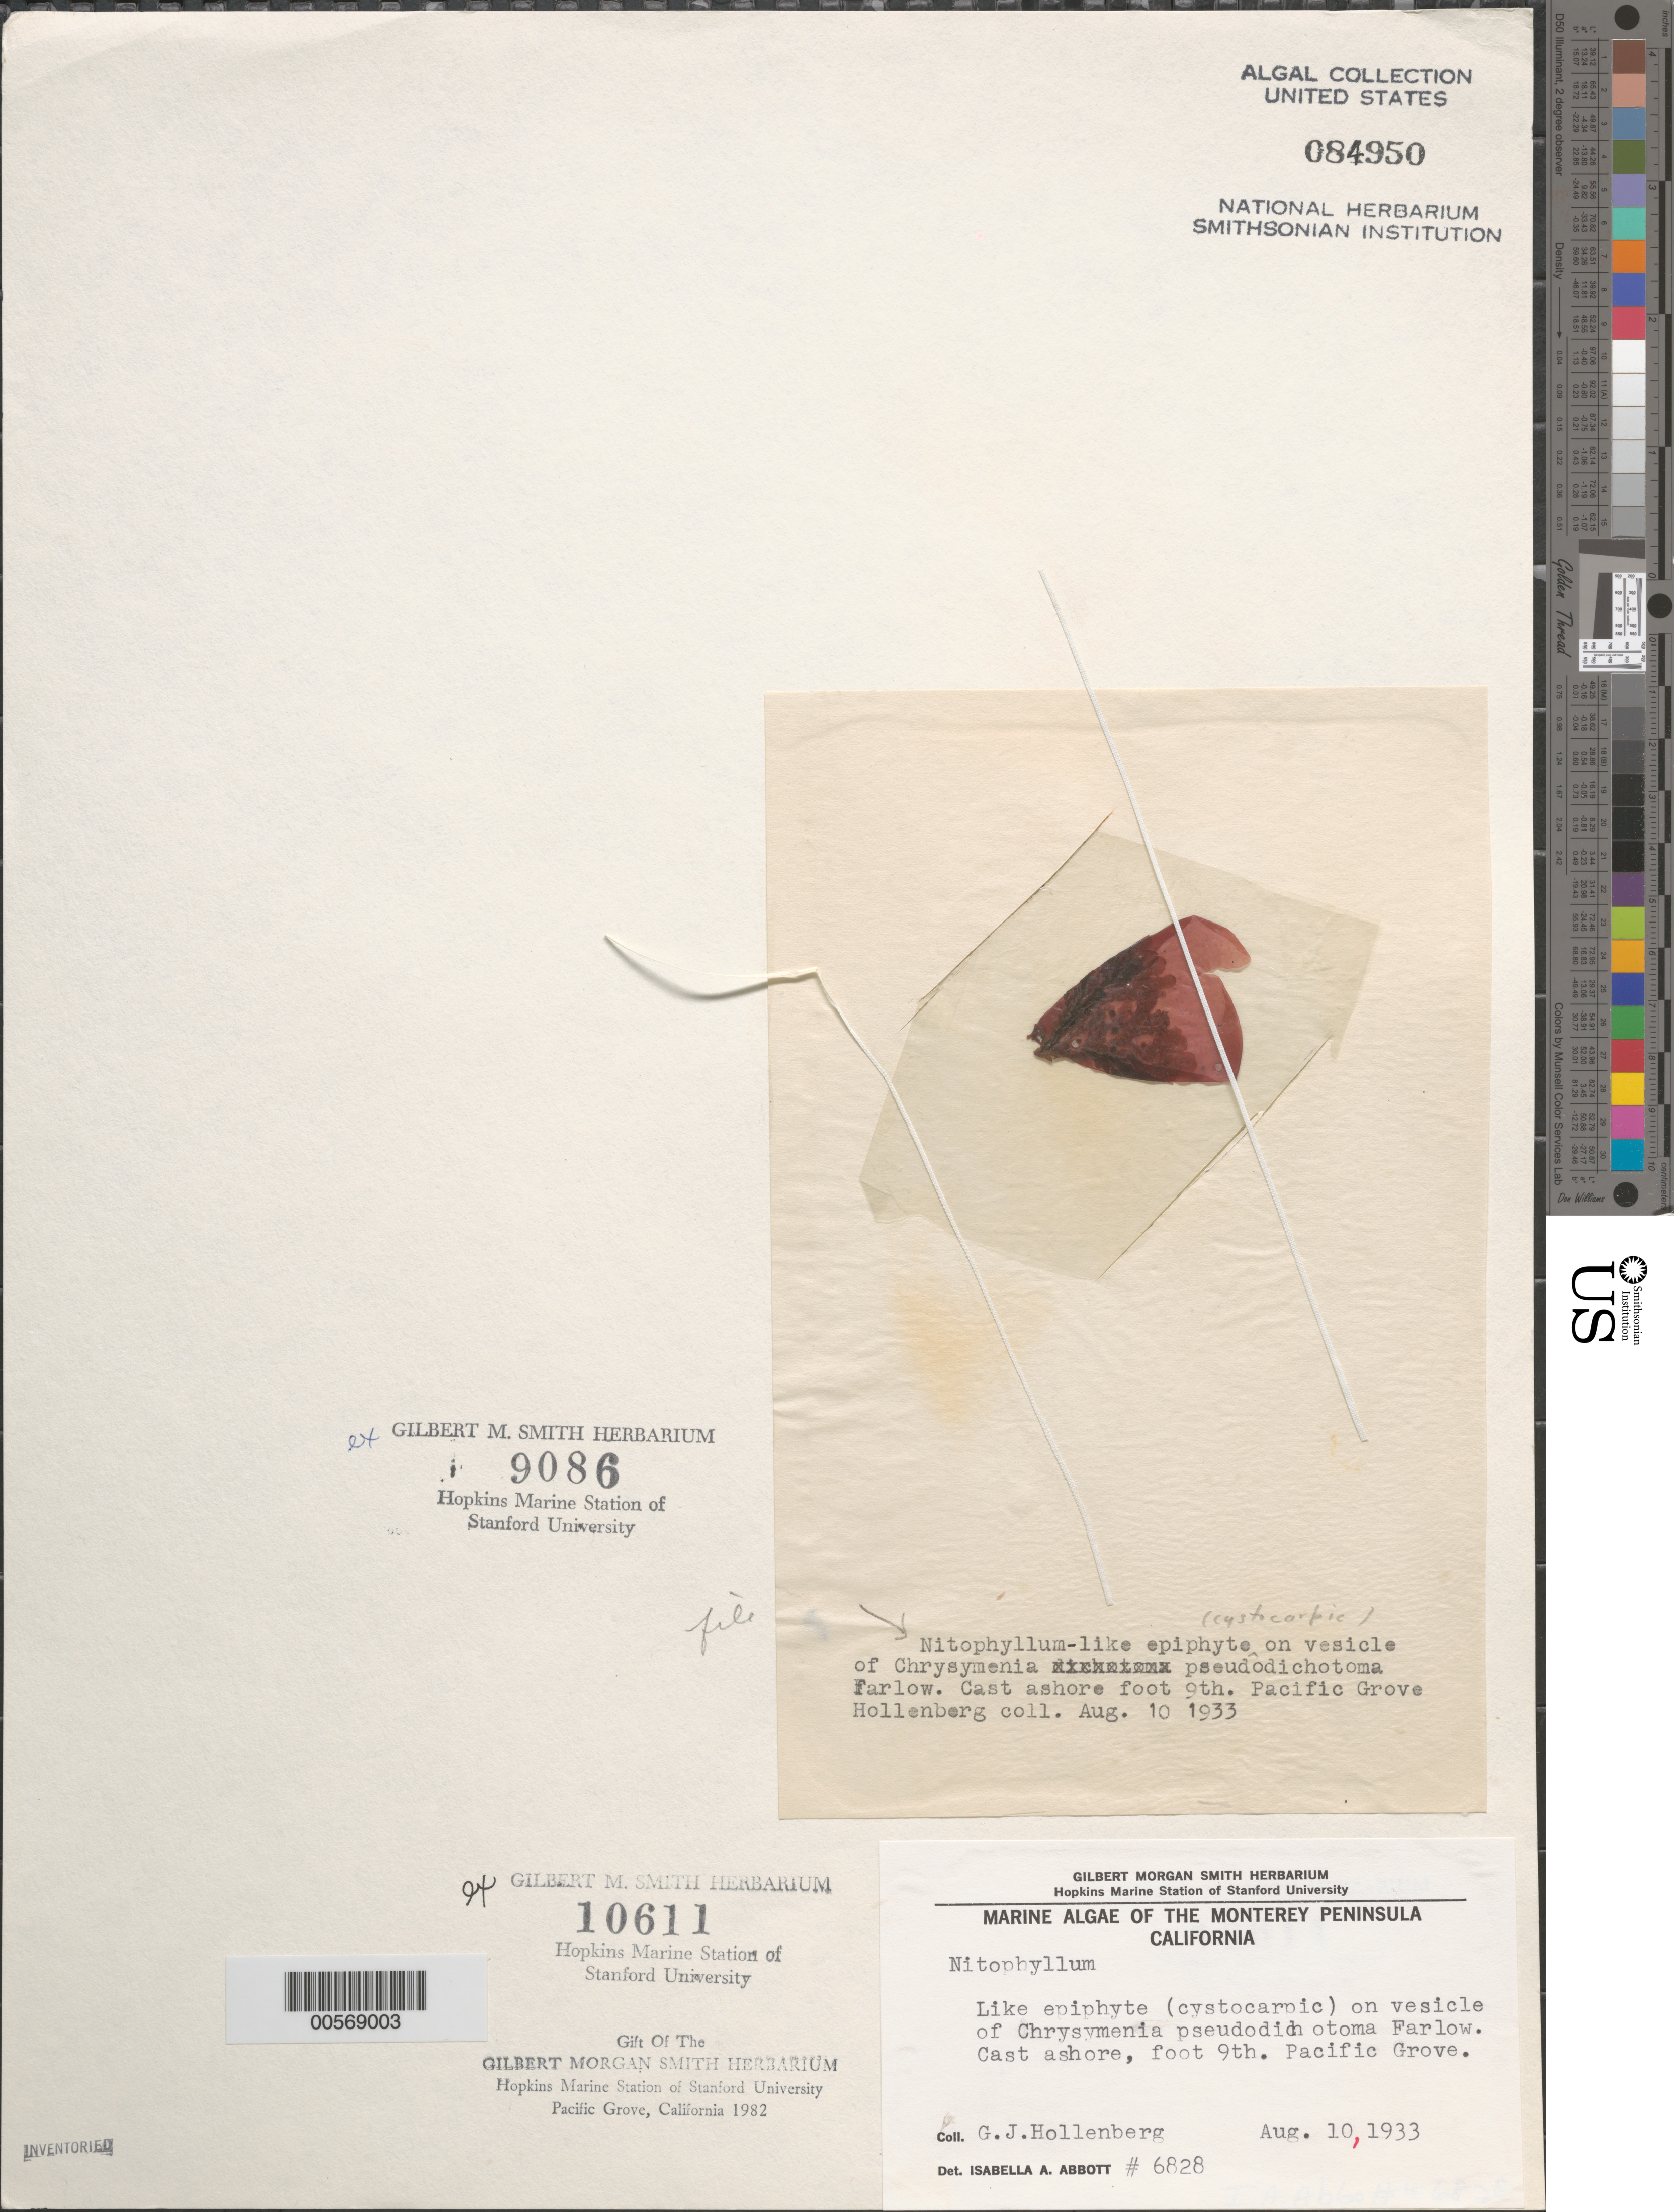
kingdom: Plantae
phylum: Rhodophyta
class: Florideophyceae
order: Ceramiales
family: Delesseriaceae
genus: Nitophyllum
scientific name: Nitophyllum sp.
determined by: Abbott, Isabella A.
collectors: G. Hollenberg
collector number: IAA 6828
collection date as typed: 10 Aug 1933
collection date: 1933-08-10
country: United States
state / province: California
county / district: Monterey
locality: Pacific Grove, foot of 9th Street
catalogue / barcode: US 84950